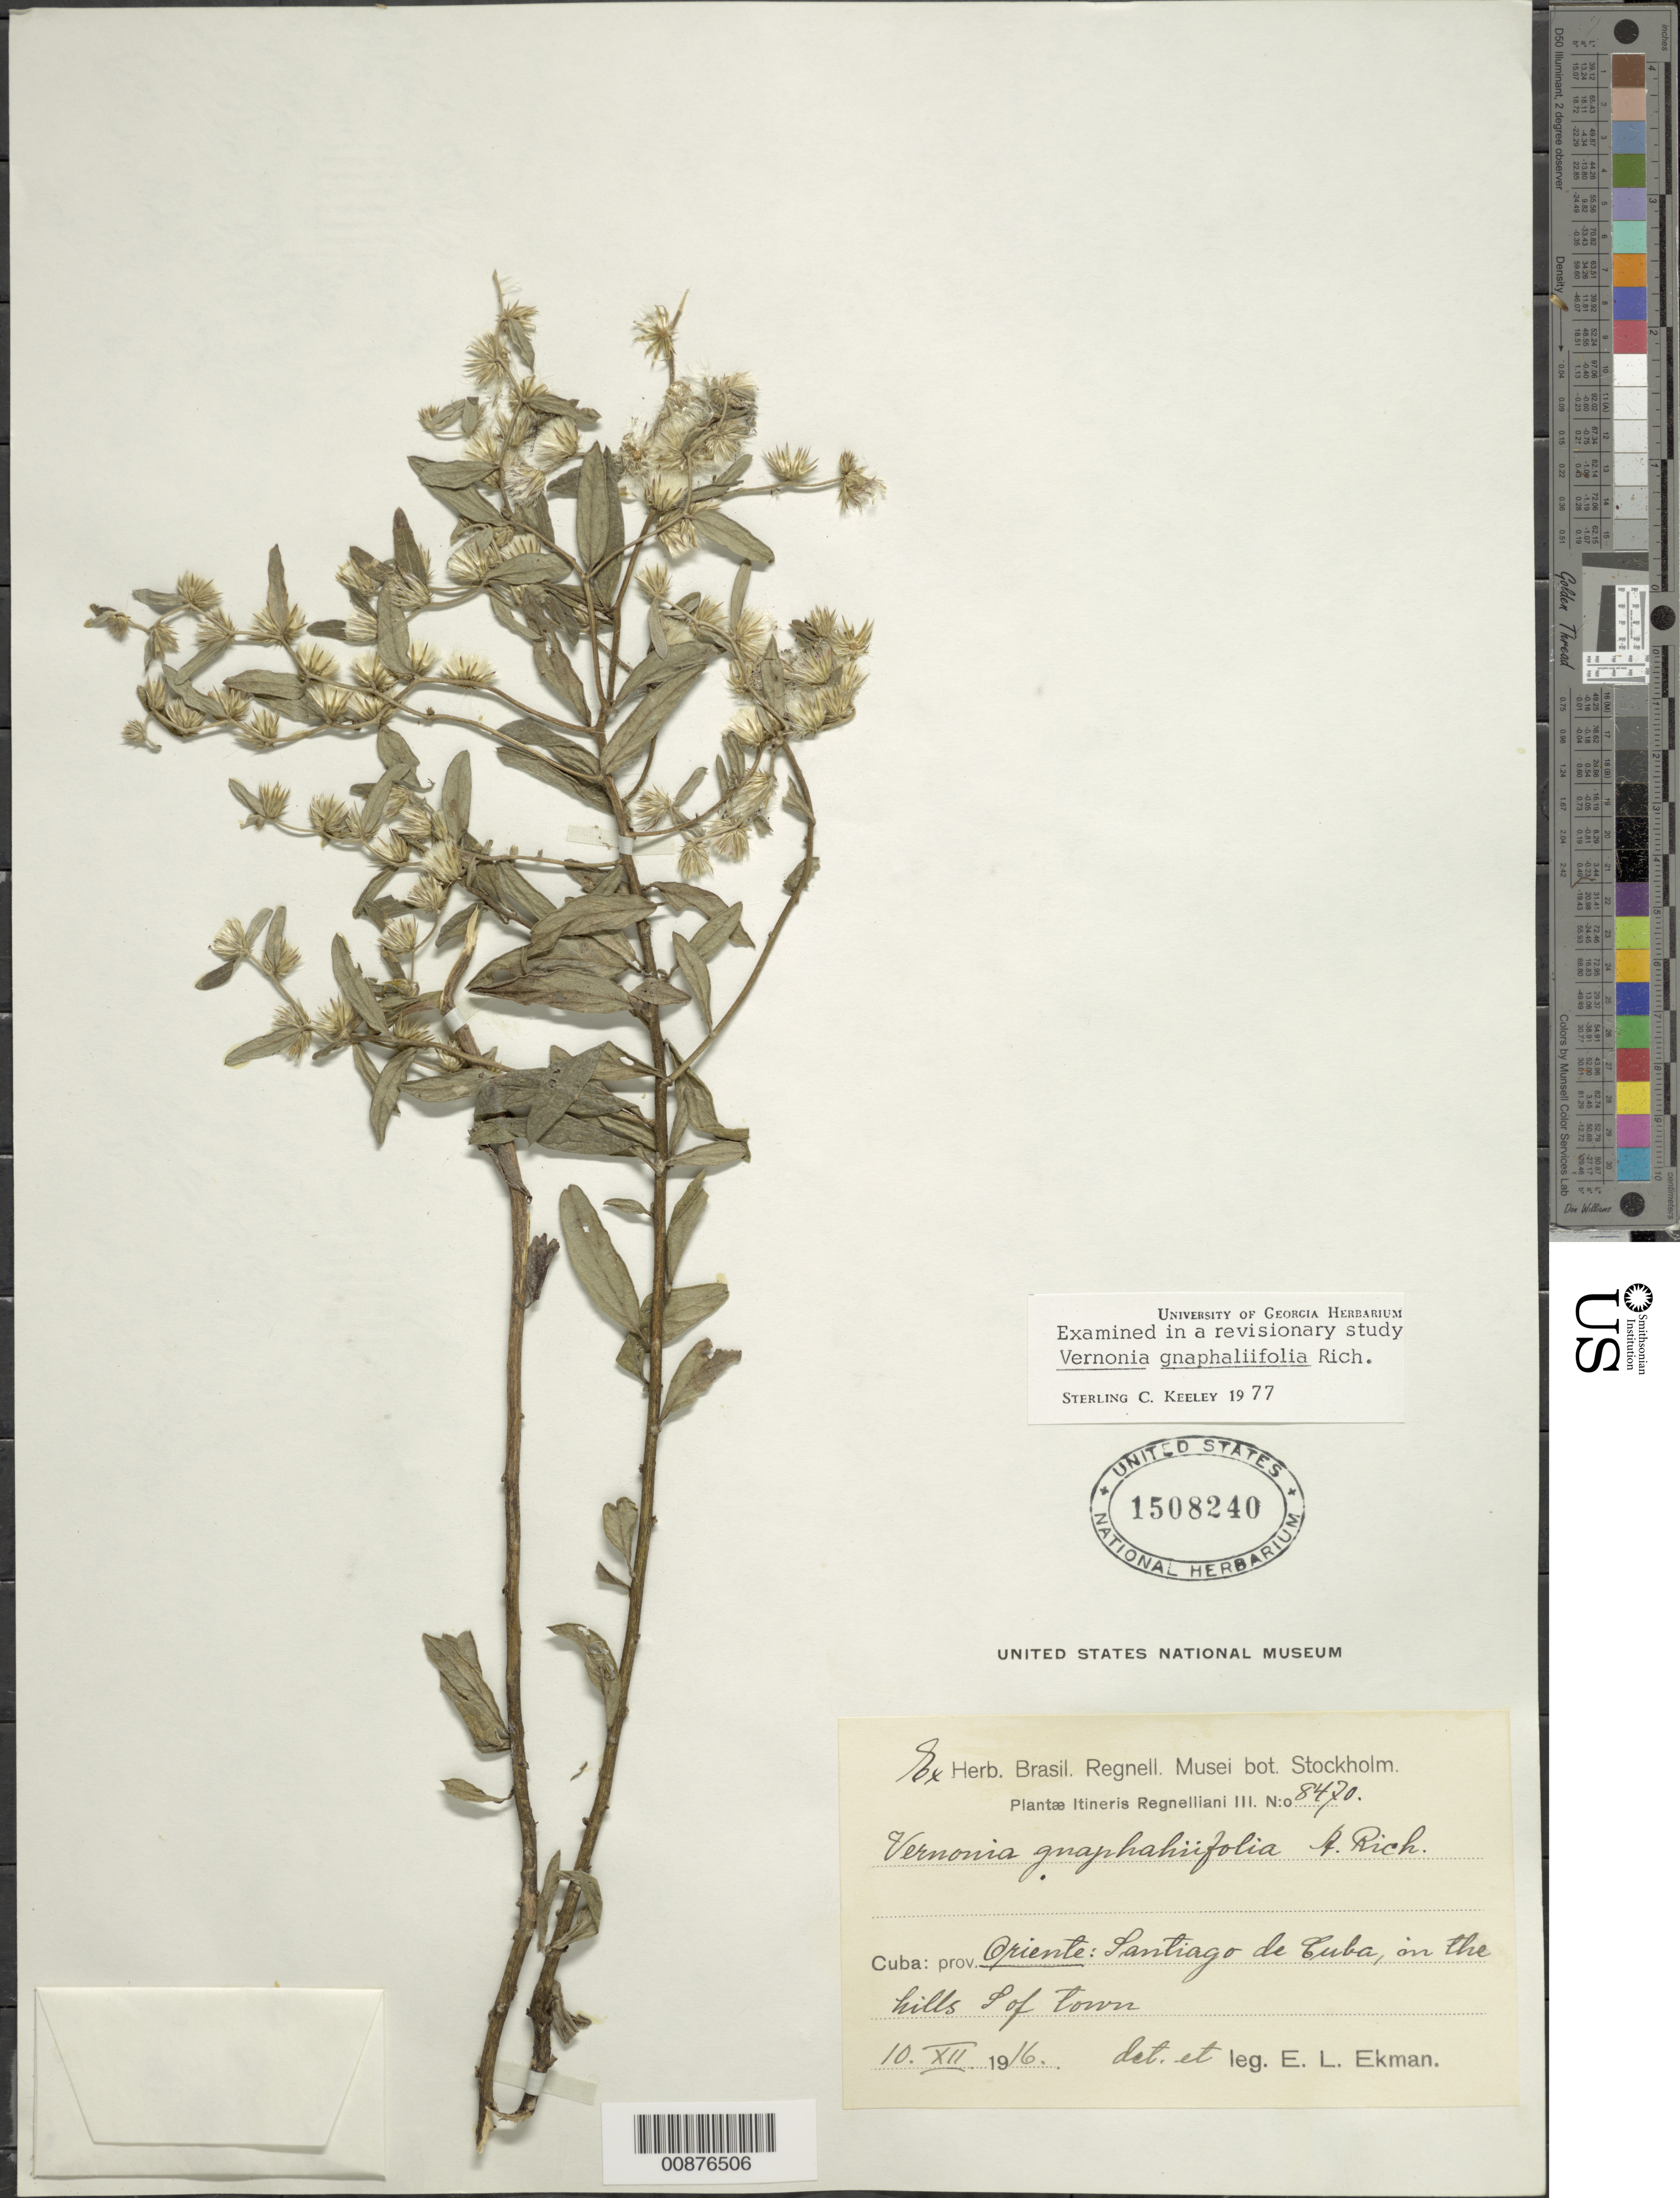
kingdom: Plantae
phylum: Tracheophyta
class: Magnoliopsida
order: Asterales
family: Asteraceae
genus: Lepidaploa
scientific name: Lepidaploa gnaphaliifolia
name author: (A. Rich.) H. Rob.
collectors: E. L. Ekman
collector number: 8470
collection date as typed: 10 Dec 1916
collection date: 1916-12-10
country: Cuba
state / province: Oriente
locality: Santiago de Cuba, south of town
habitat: In the hills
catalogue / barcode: US 1508240